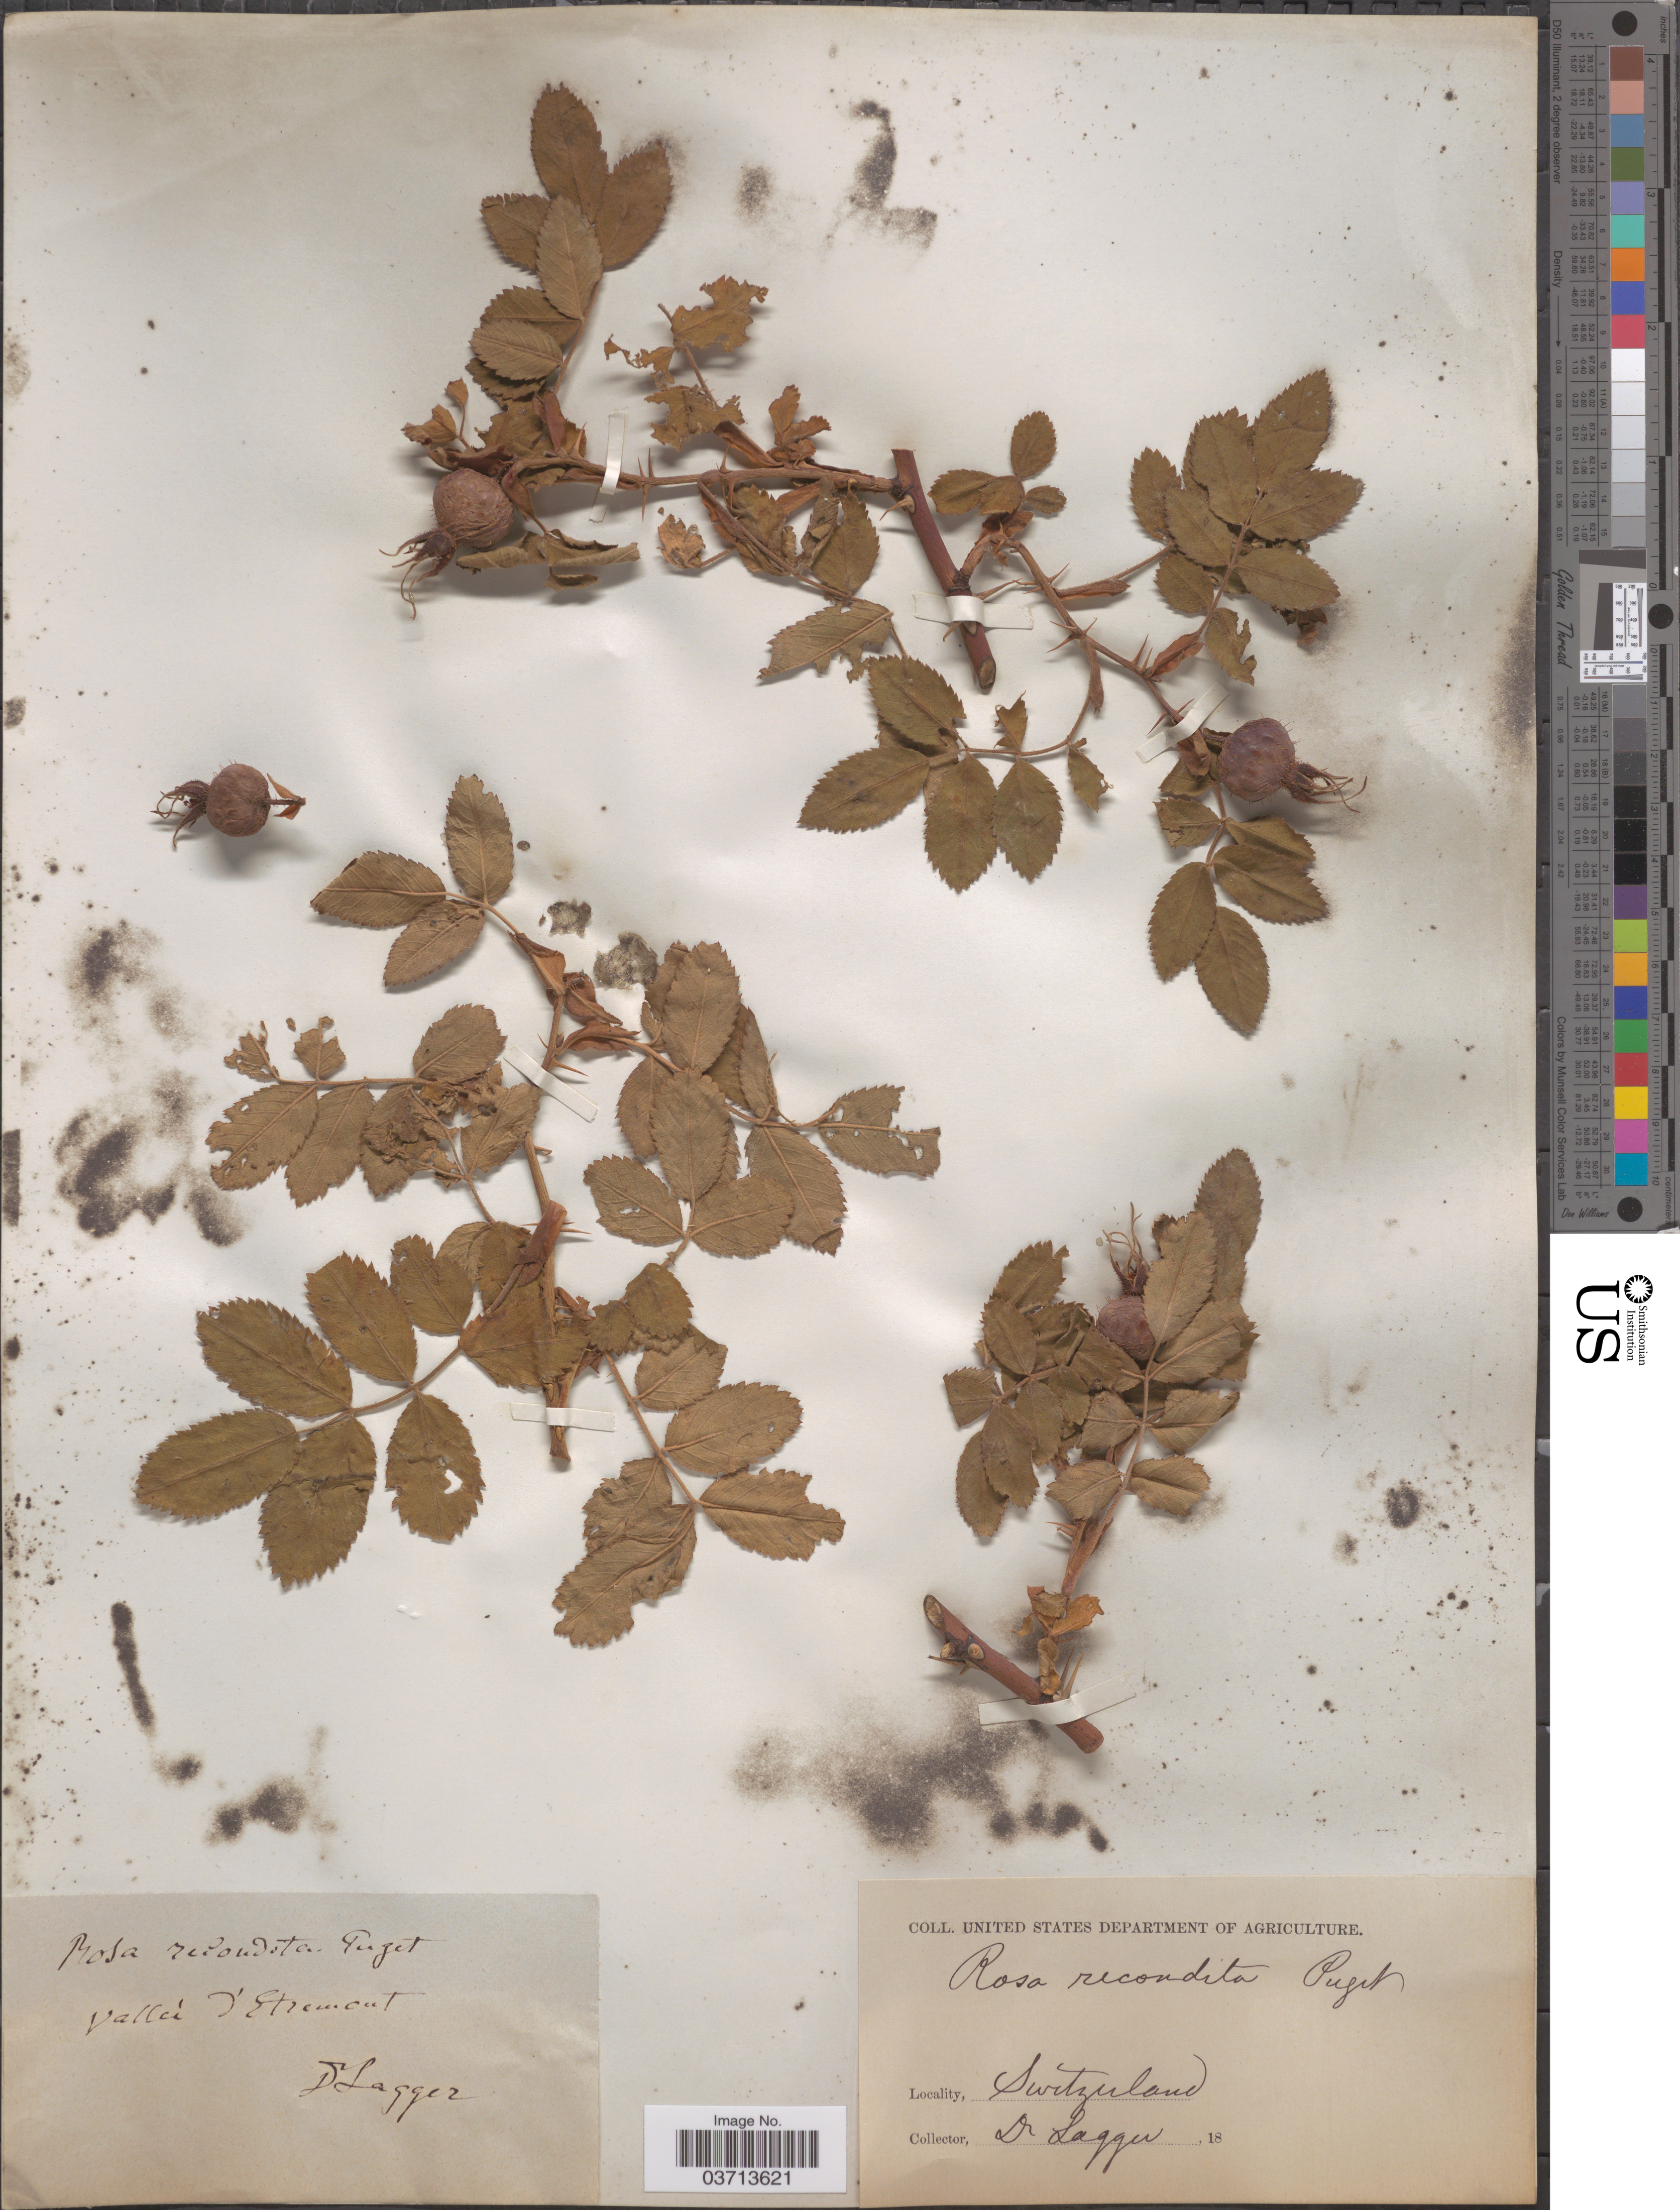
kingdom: Plantae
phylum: Tracheophyta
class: Magnoliopsida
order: Rosales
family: Rosaceae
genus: Rosa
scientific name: Rosa recondita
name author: Puget ex Déségl.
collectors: F. J. Lagger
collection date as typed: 18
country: Switzerland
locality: Valleè d'Etremont.